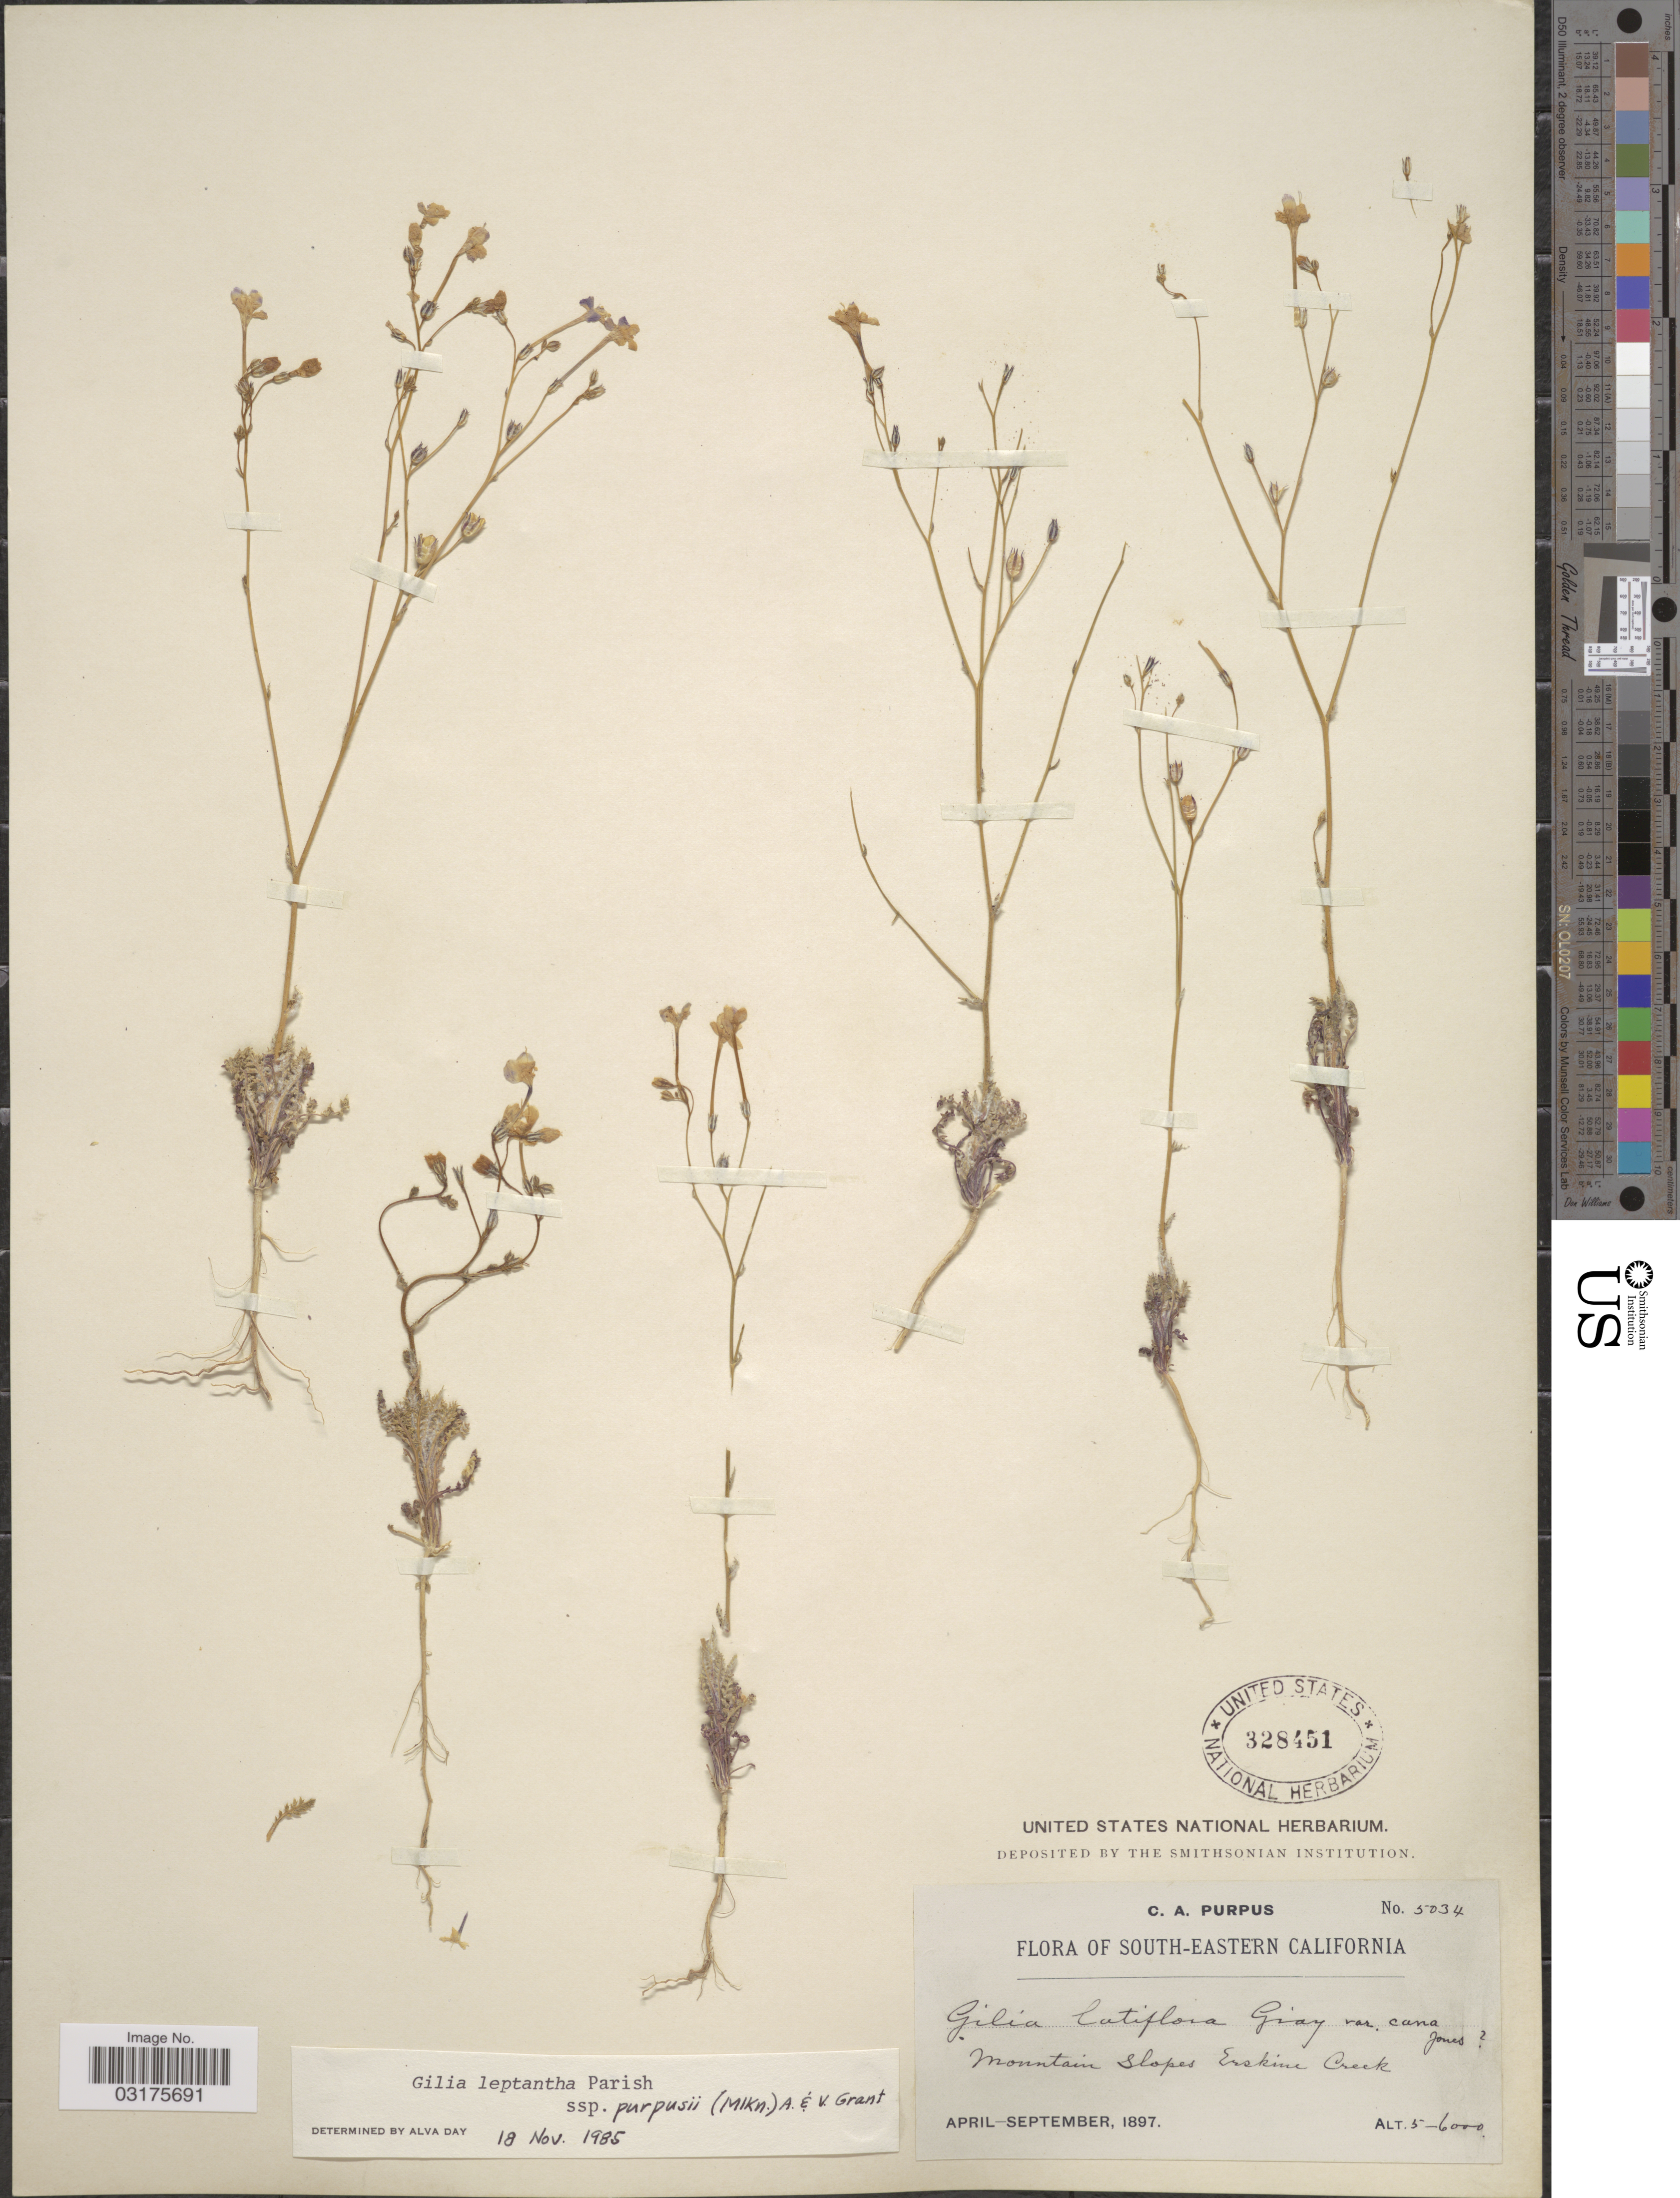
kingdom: Plantae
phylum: Tracheophyta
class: Magnoliopsida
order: Ericales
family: Polemoniaceae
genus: Gilia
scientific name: Gilia leptantha subsp. purpusii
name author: (Milliken) A.D. Grant & V.E. Grant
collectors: C. A. Purpus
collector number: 5034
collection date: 1897-04/1897-09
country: United States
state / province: California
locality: South-Eastern California. Mountain slopes Erskine Creek.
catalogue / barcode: US 328451